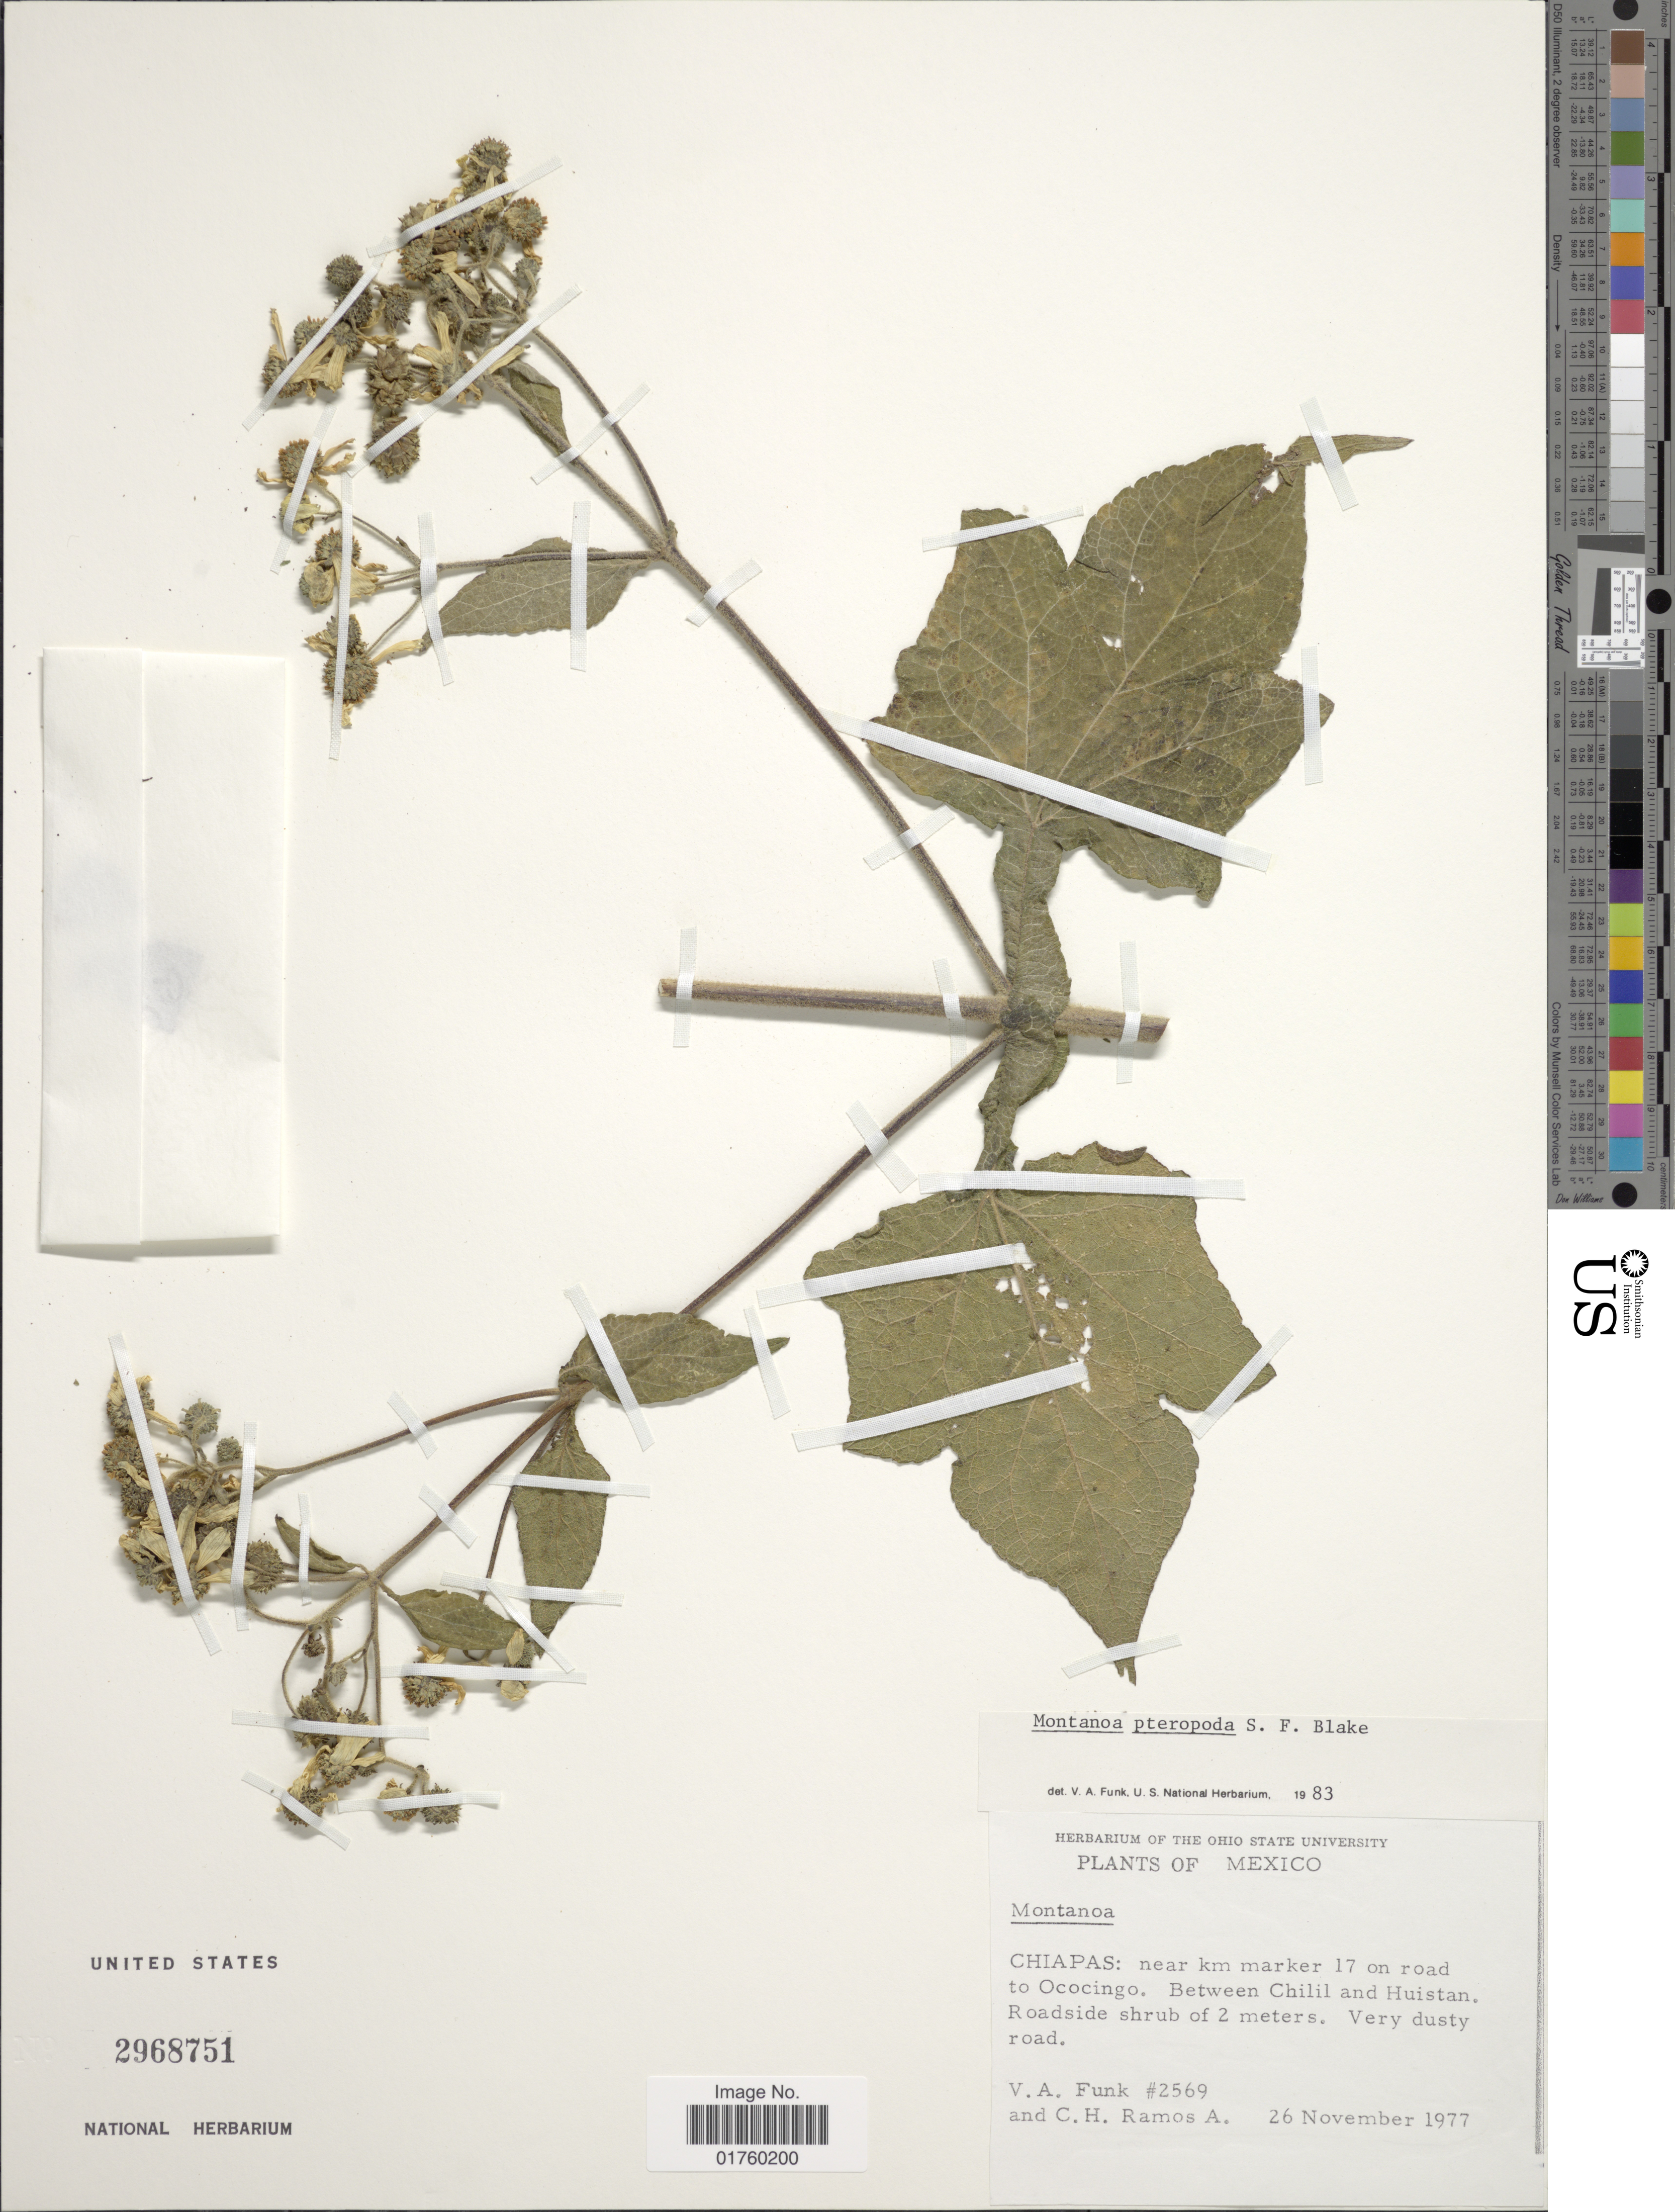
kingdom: Plantae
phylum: Tracheophyta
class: Magnoliopsida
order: Asterales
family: Asteraceae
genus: Montanoa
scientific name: Montanoa pteropoda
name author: S.F. Blake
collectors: V. Funk & C. H. Ramos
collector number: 2569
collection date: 1977-11-26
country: Mexico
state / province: Chiapas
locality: Near km marker 17 on road to Ococingo, between Chilil and Huistan, roadside.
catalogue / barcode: US 2968751